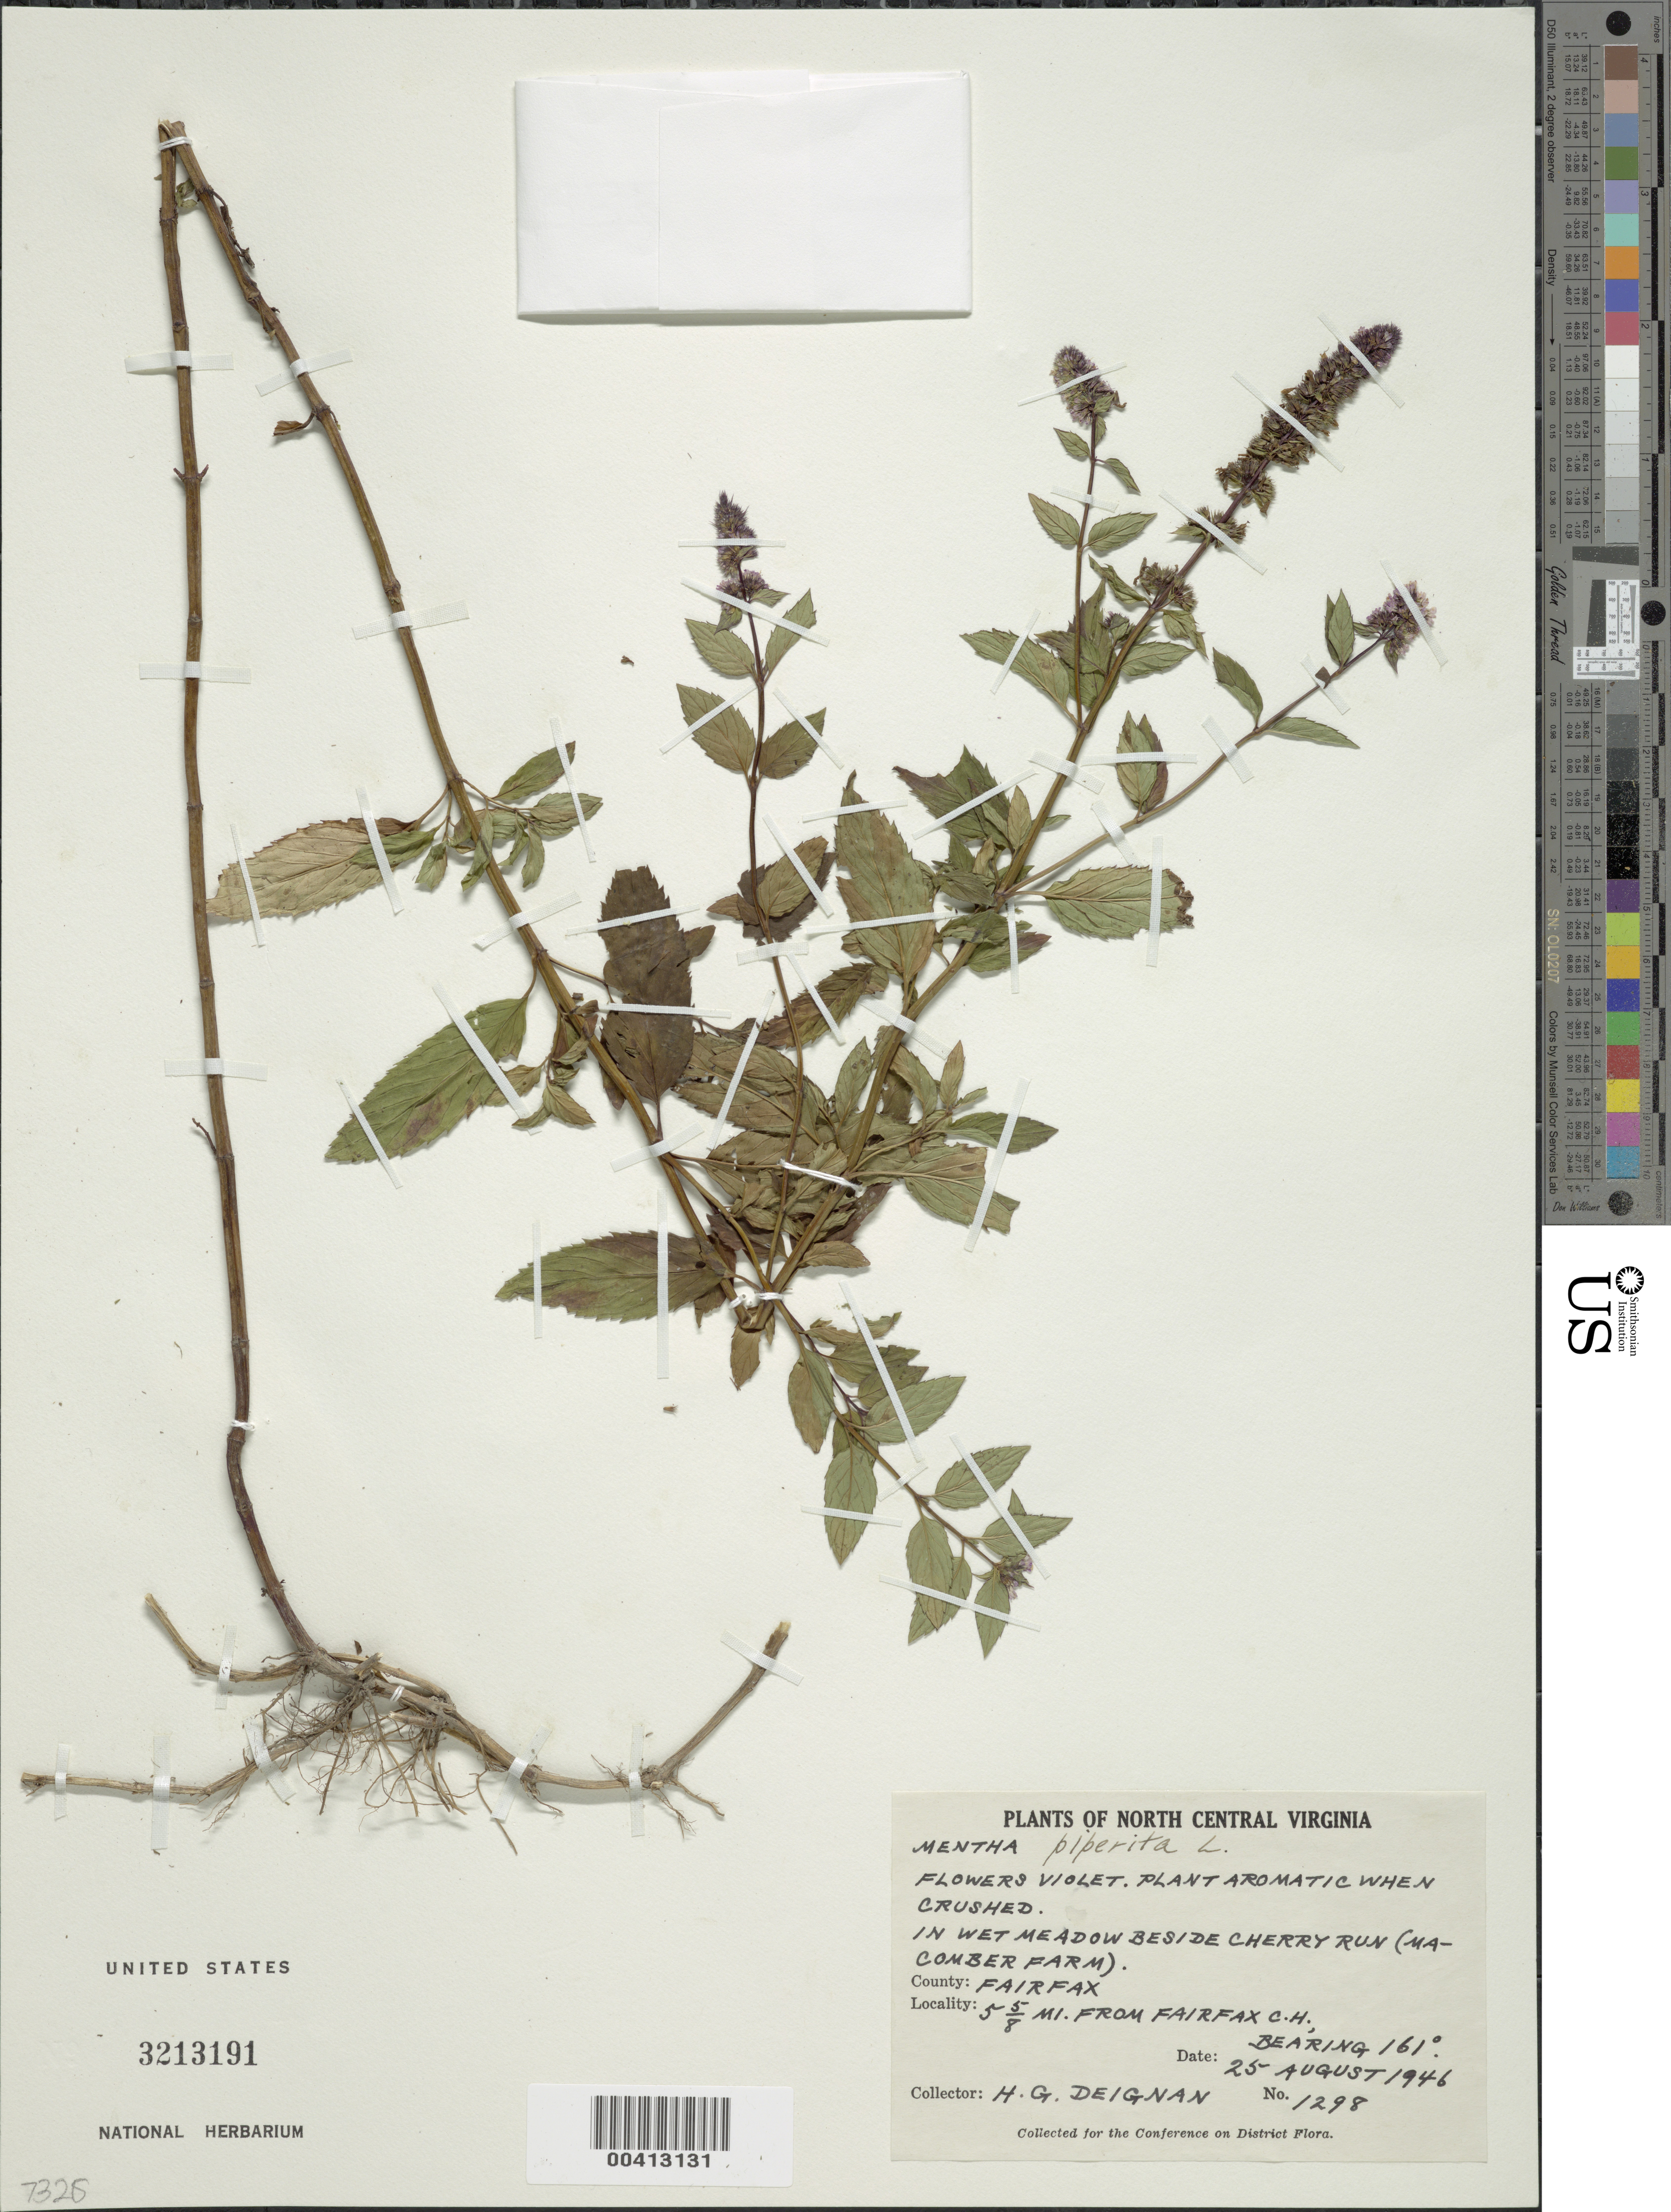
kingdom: Plantae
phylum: Tracheophyta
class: Magnoliopsida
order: Lamiales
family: Lamiaceae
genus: Mentha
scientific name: Mentha x piperita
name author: L.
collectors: H. Deignan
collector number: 1298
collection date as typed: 25 Aug 1946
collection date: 1946-08-25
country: United States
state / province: Virginia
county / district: Fairfax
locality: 5 5/8 mi. from Fairfax County Courthouse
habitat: In wet meadow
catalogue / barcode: US 3213191